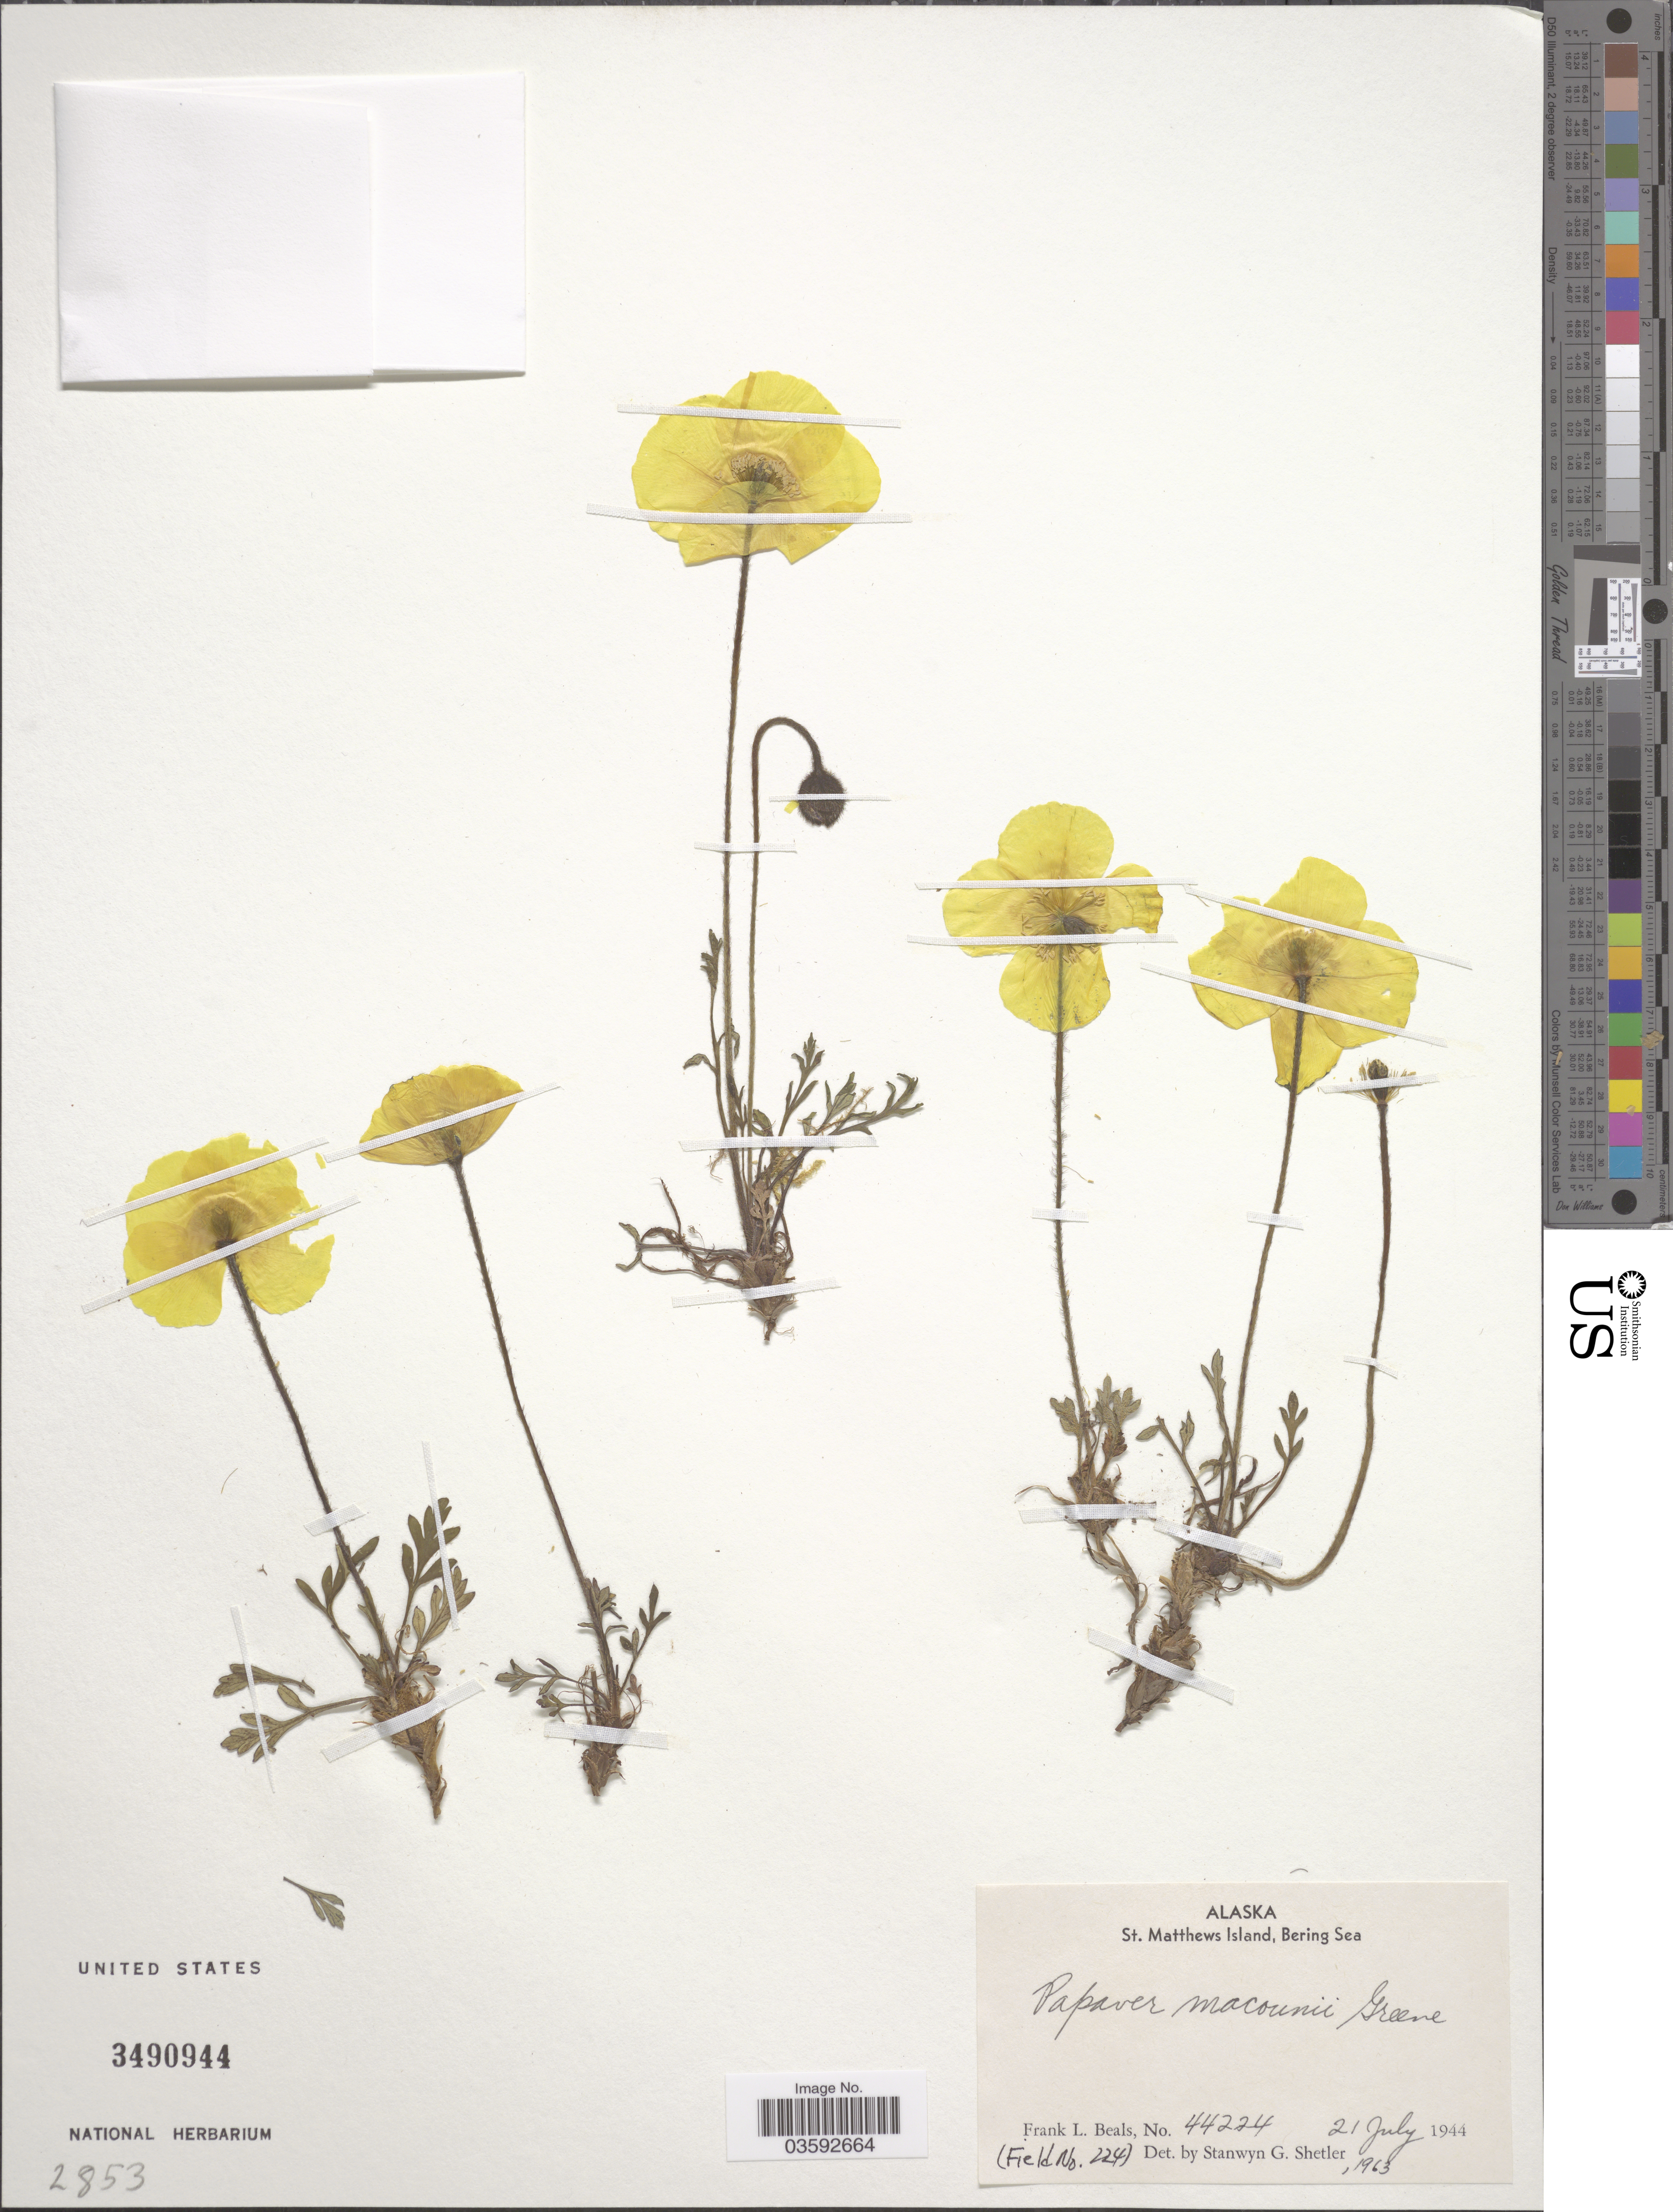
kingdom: Plantae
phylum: Tracheophyta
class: Magnoliopsida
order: Ranunculales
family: Papaveraceae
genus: Papaver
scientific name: Papaver macounii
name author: Greene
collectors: F. Beals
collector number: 44224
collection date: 1944-07-21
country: United States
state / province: Alaska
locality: St. Matthews Island, Bering Sea.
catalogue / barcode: US 3490944